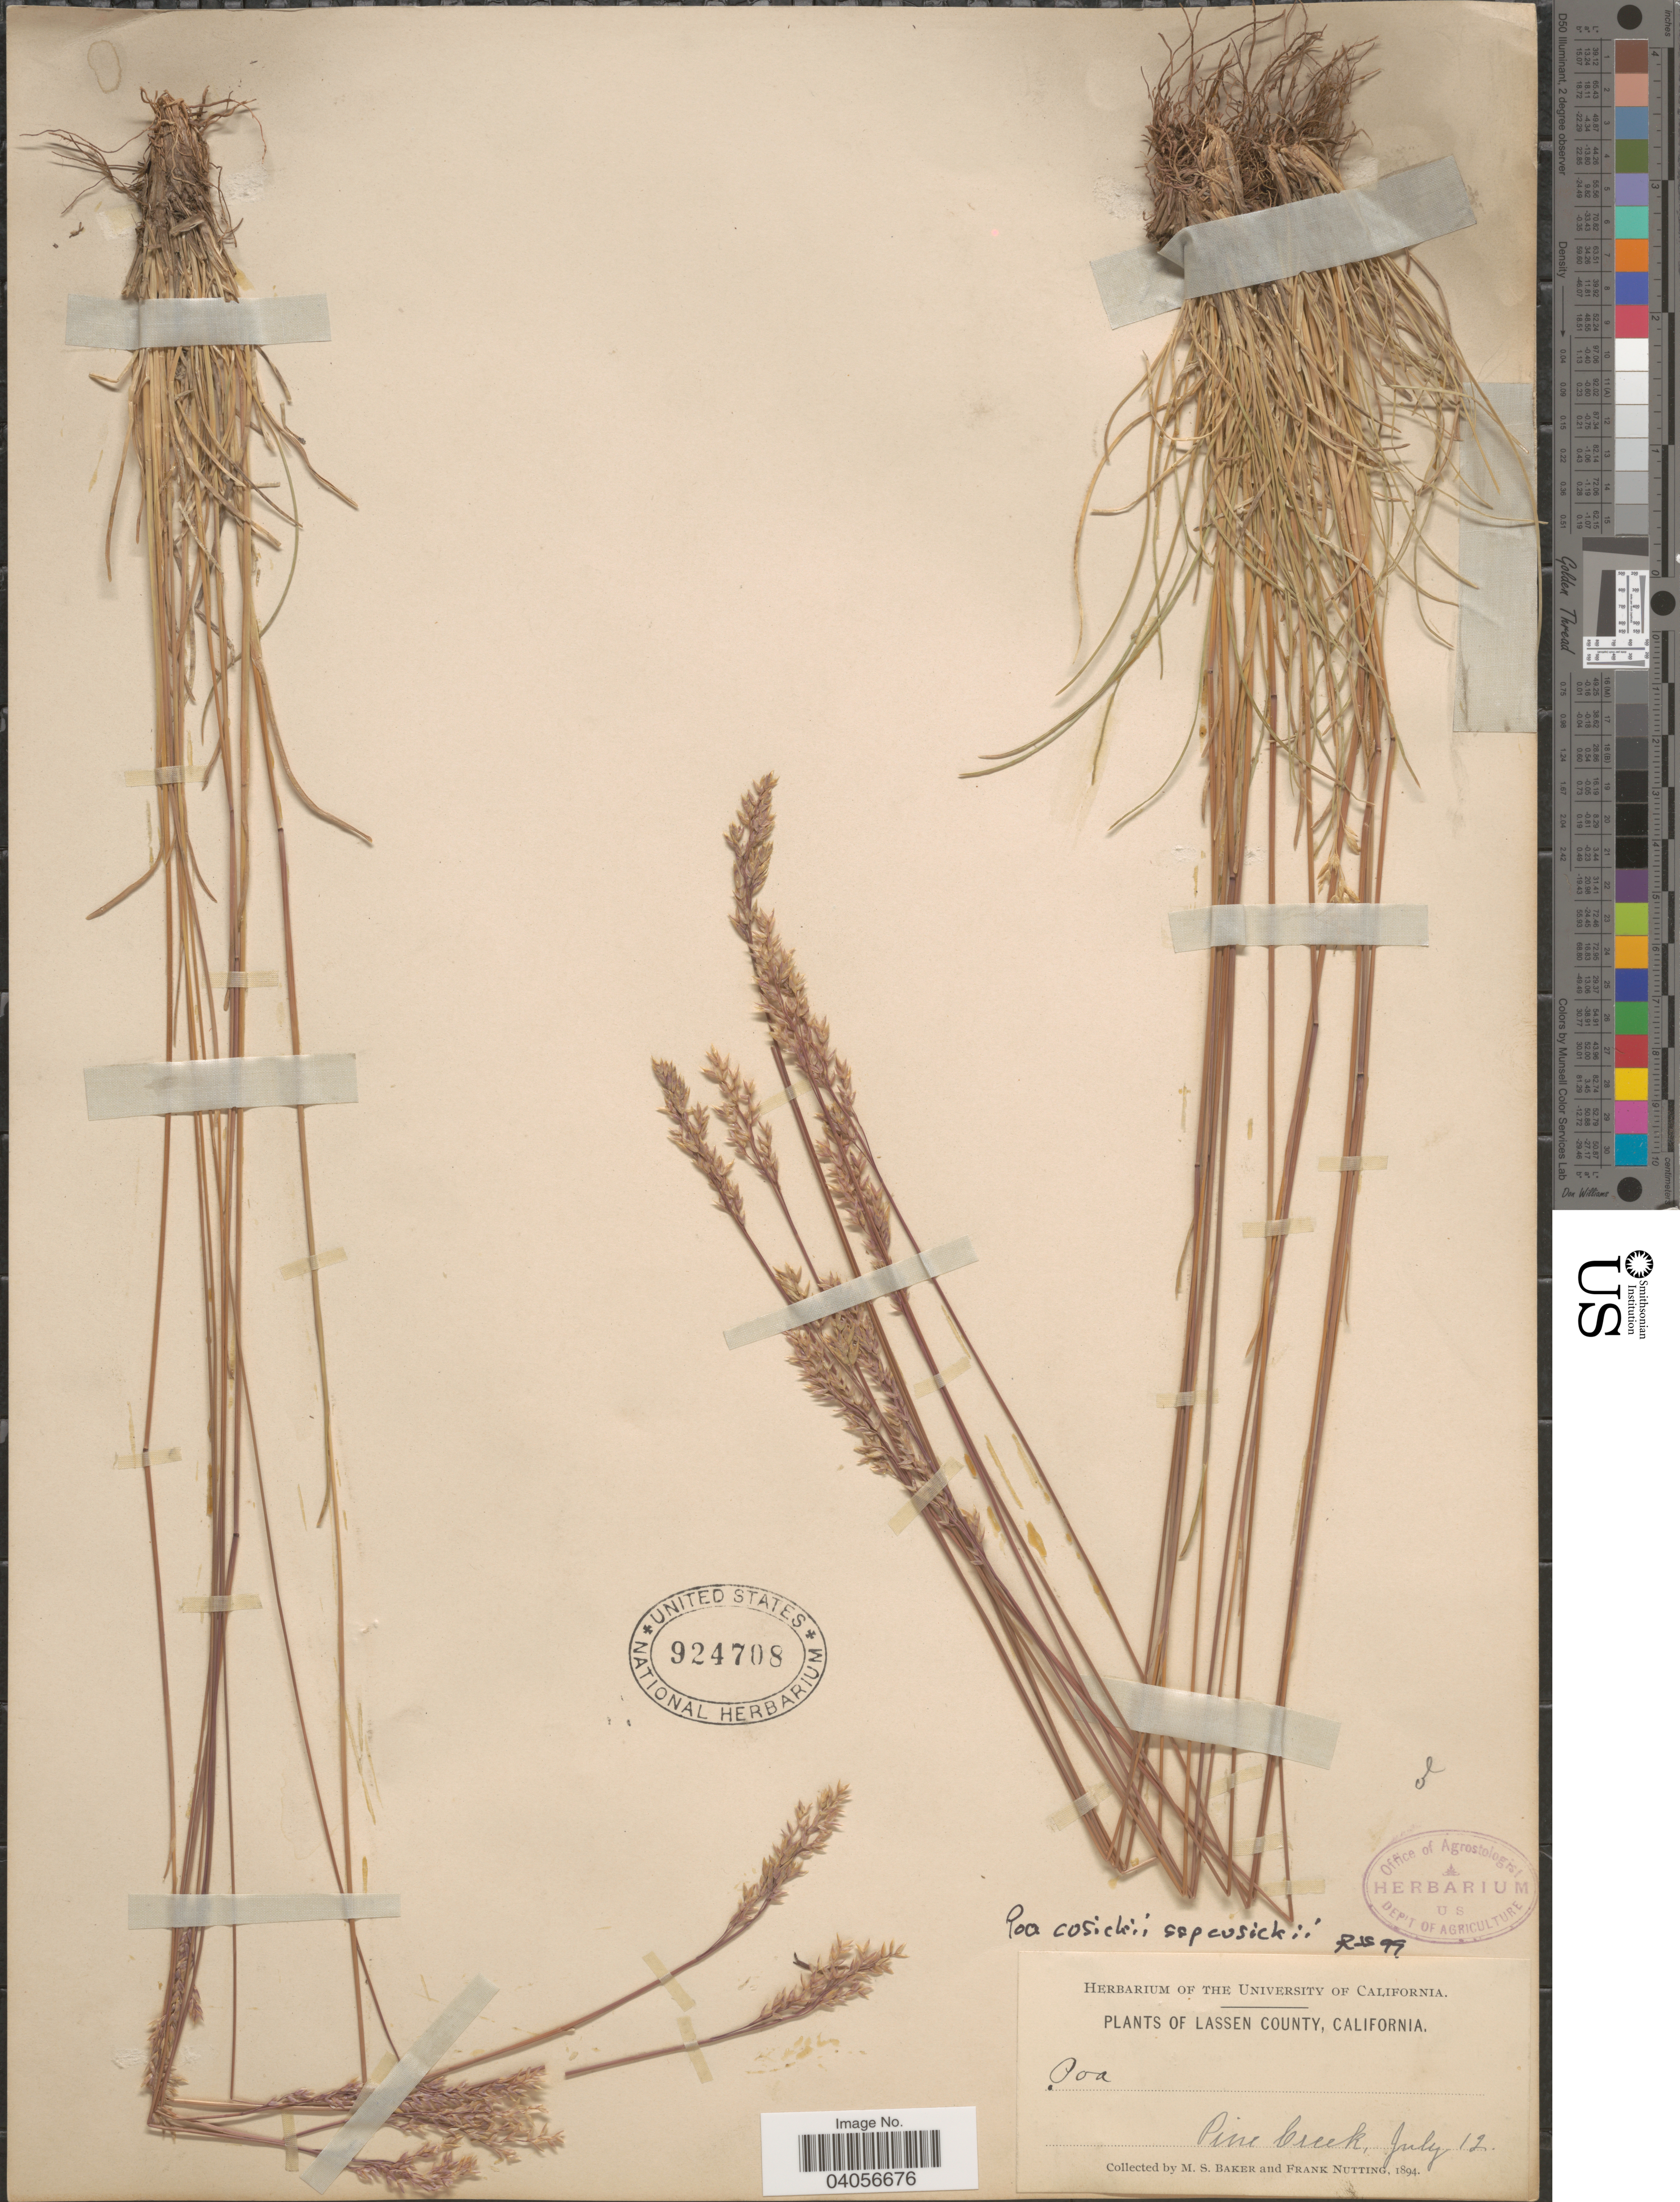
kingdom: Plantae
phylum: Tracheophyta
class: Liliopsida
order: Poales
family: Poaceae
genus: Poa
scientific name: Poa cusickii subsp. cusickii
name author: Vasey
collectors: M. S. Baker & F. Nutting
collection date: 1894-07-12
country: United States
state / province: California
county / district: Lassen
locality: Lassen County. Pine Creek.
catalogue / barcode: US 924708